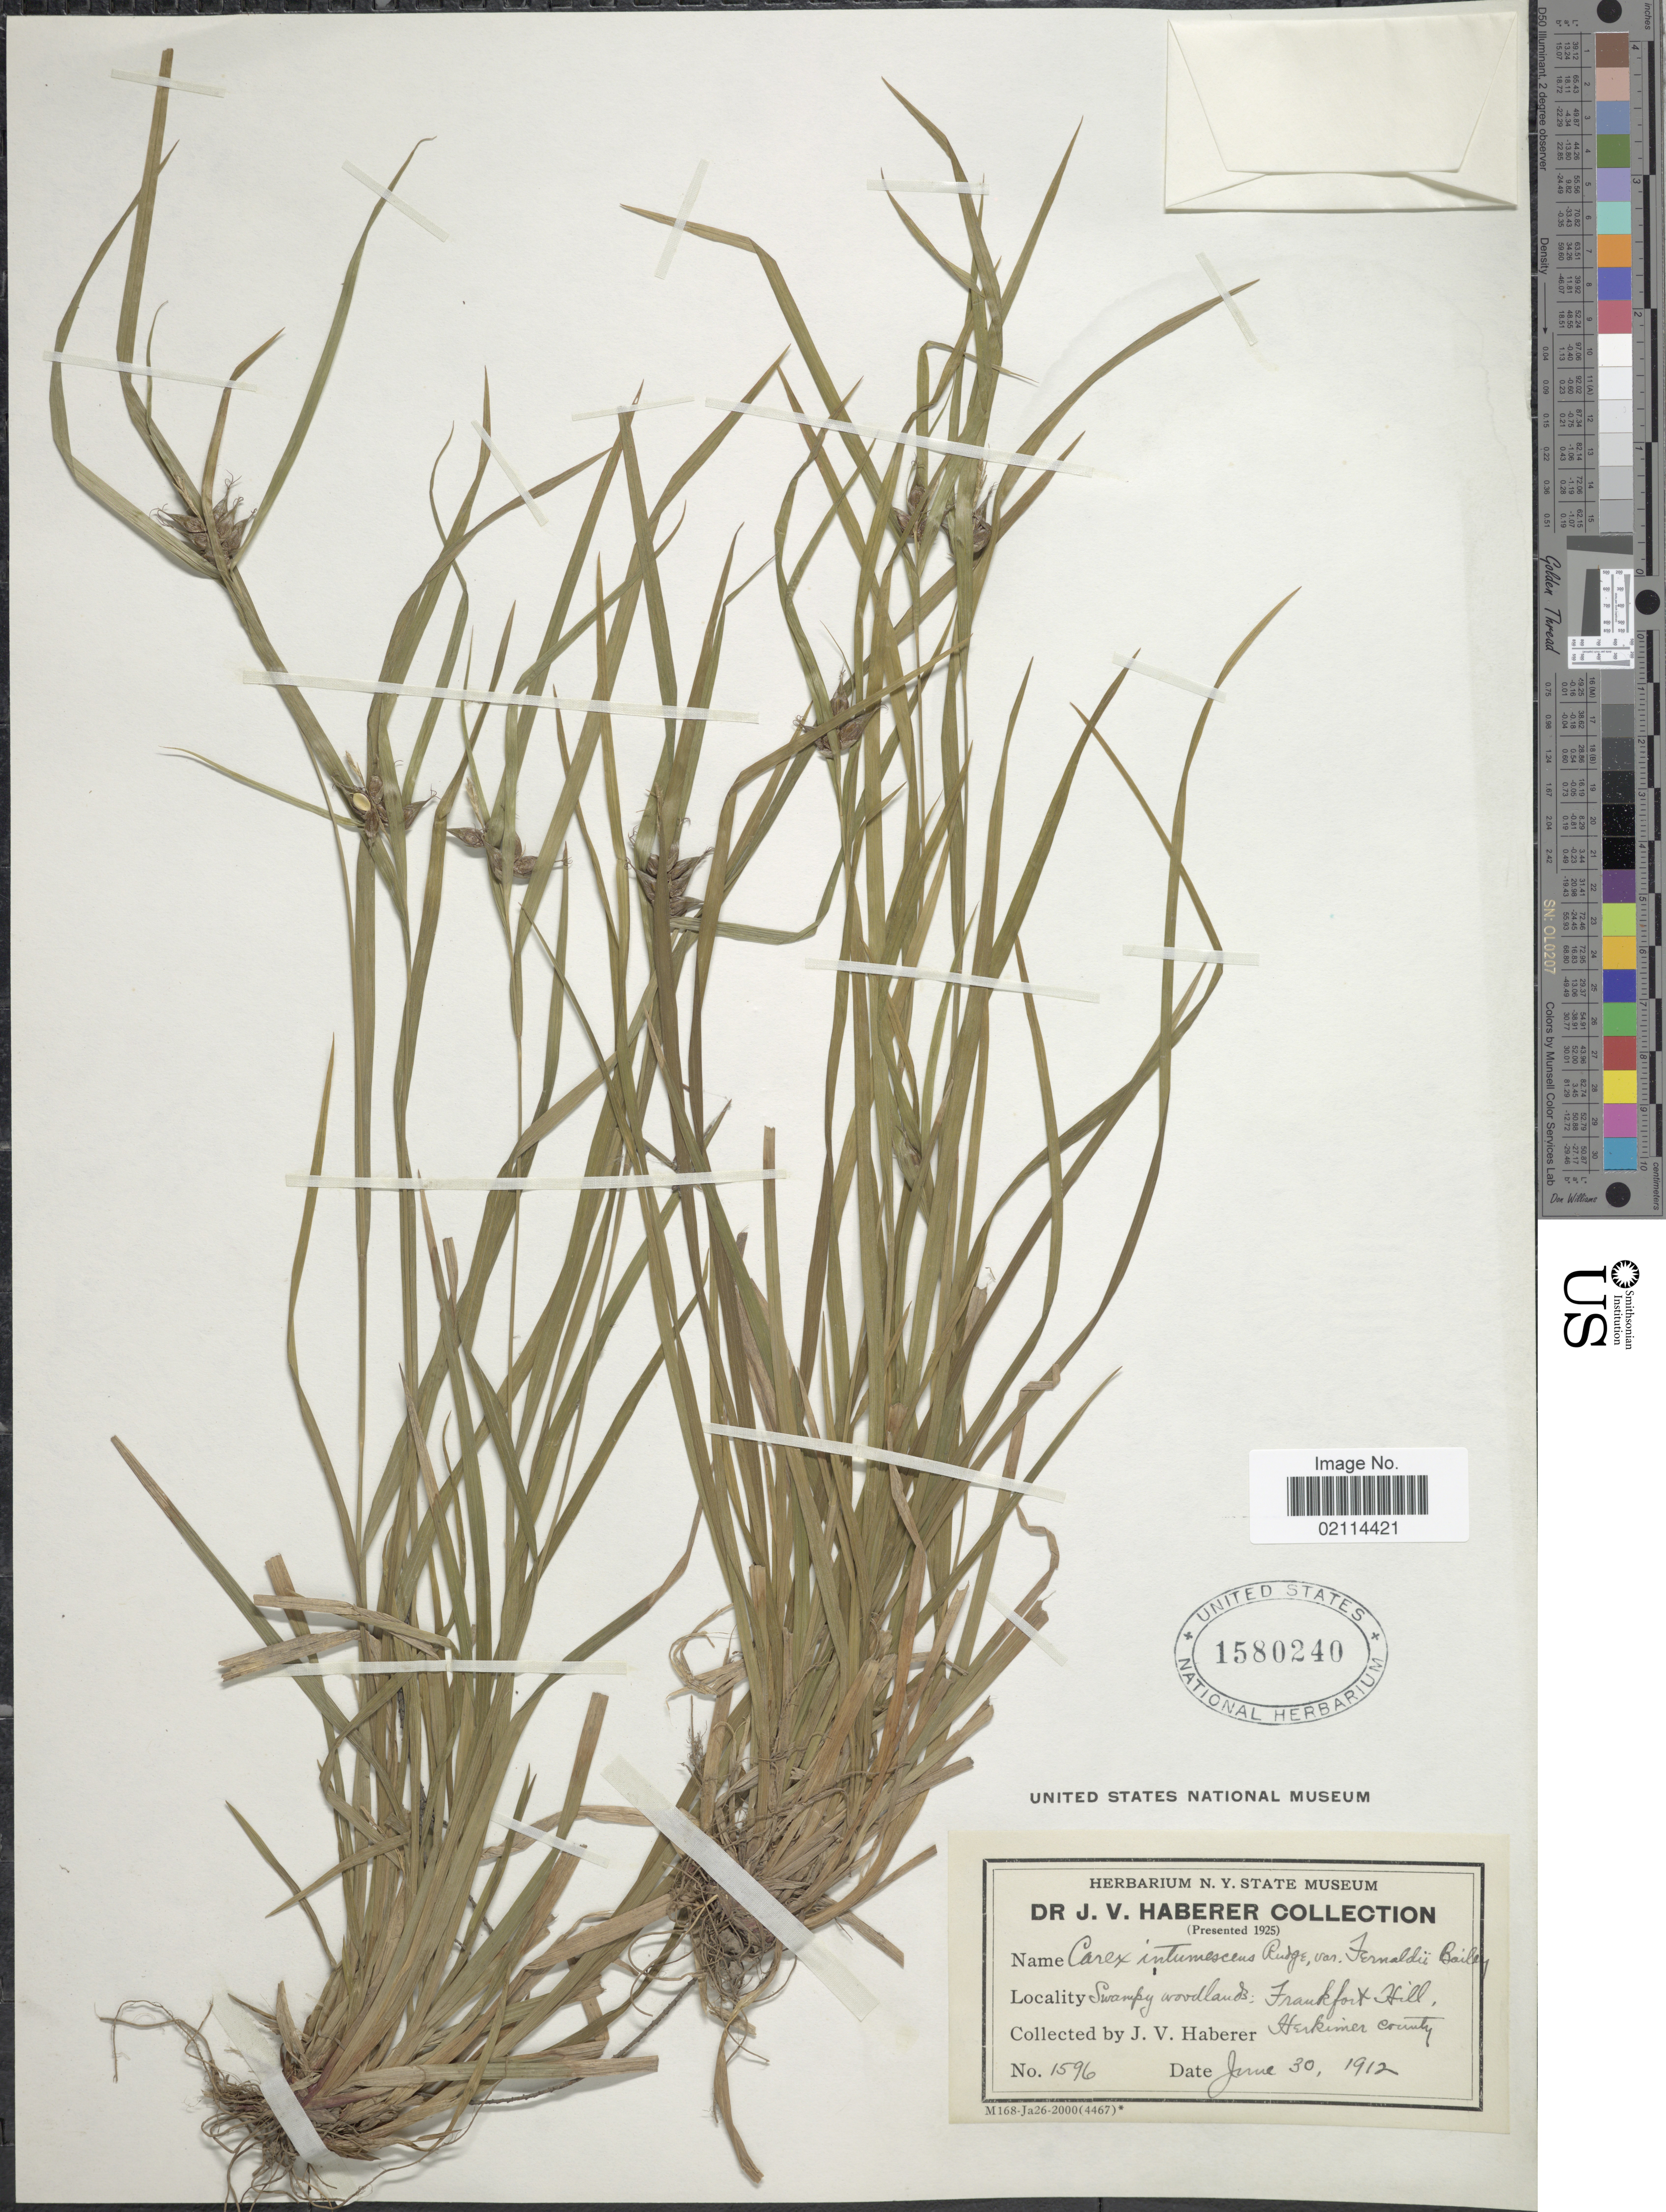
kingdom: Plantae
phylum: Tracheophyta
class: Liliopsida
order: Poales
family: Cyperaceae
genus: Carex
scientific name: Carex intumescens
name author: Rudge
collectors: J. V. Haberer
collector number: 1596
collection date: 1912-06-30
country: United States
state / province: New York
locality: Swampy woodlands, Frankfort Hill, Herkimer County.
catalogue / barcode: US 1580240